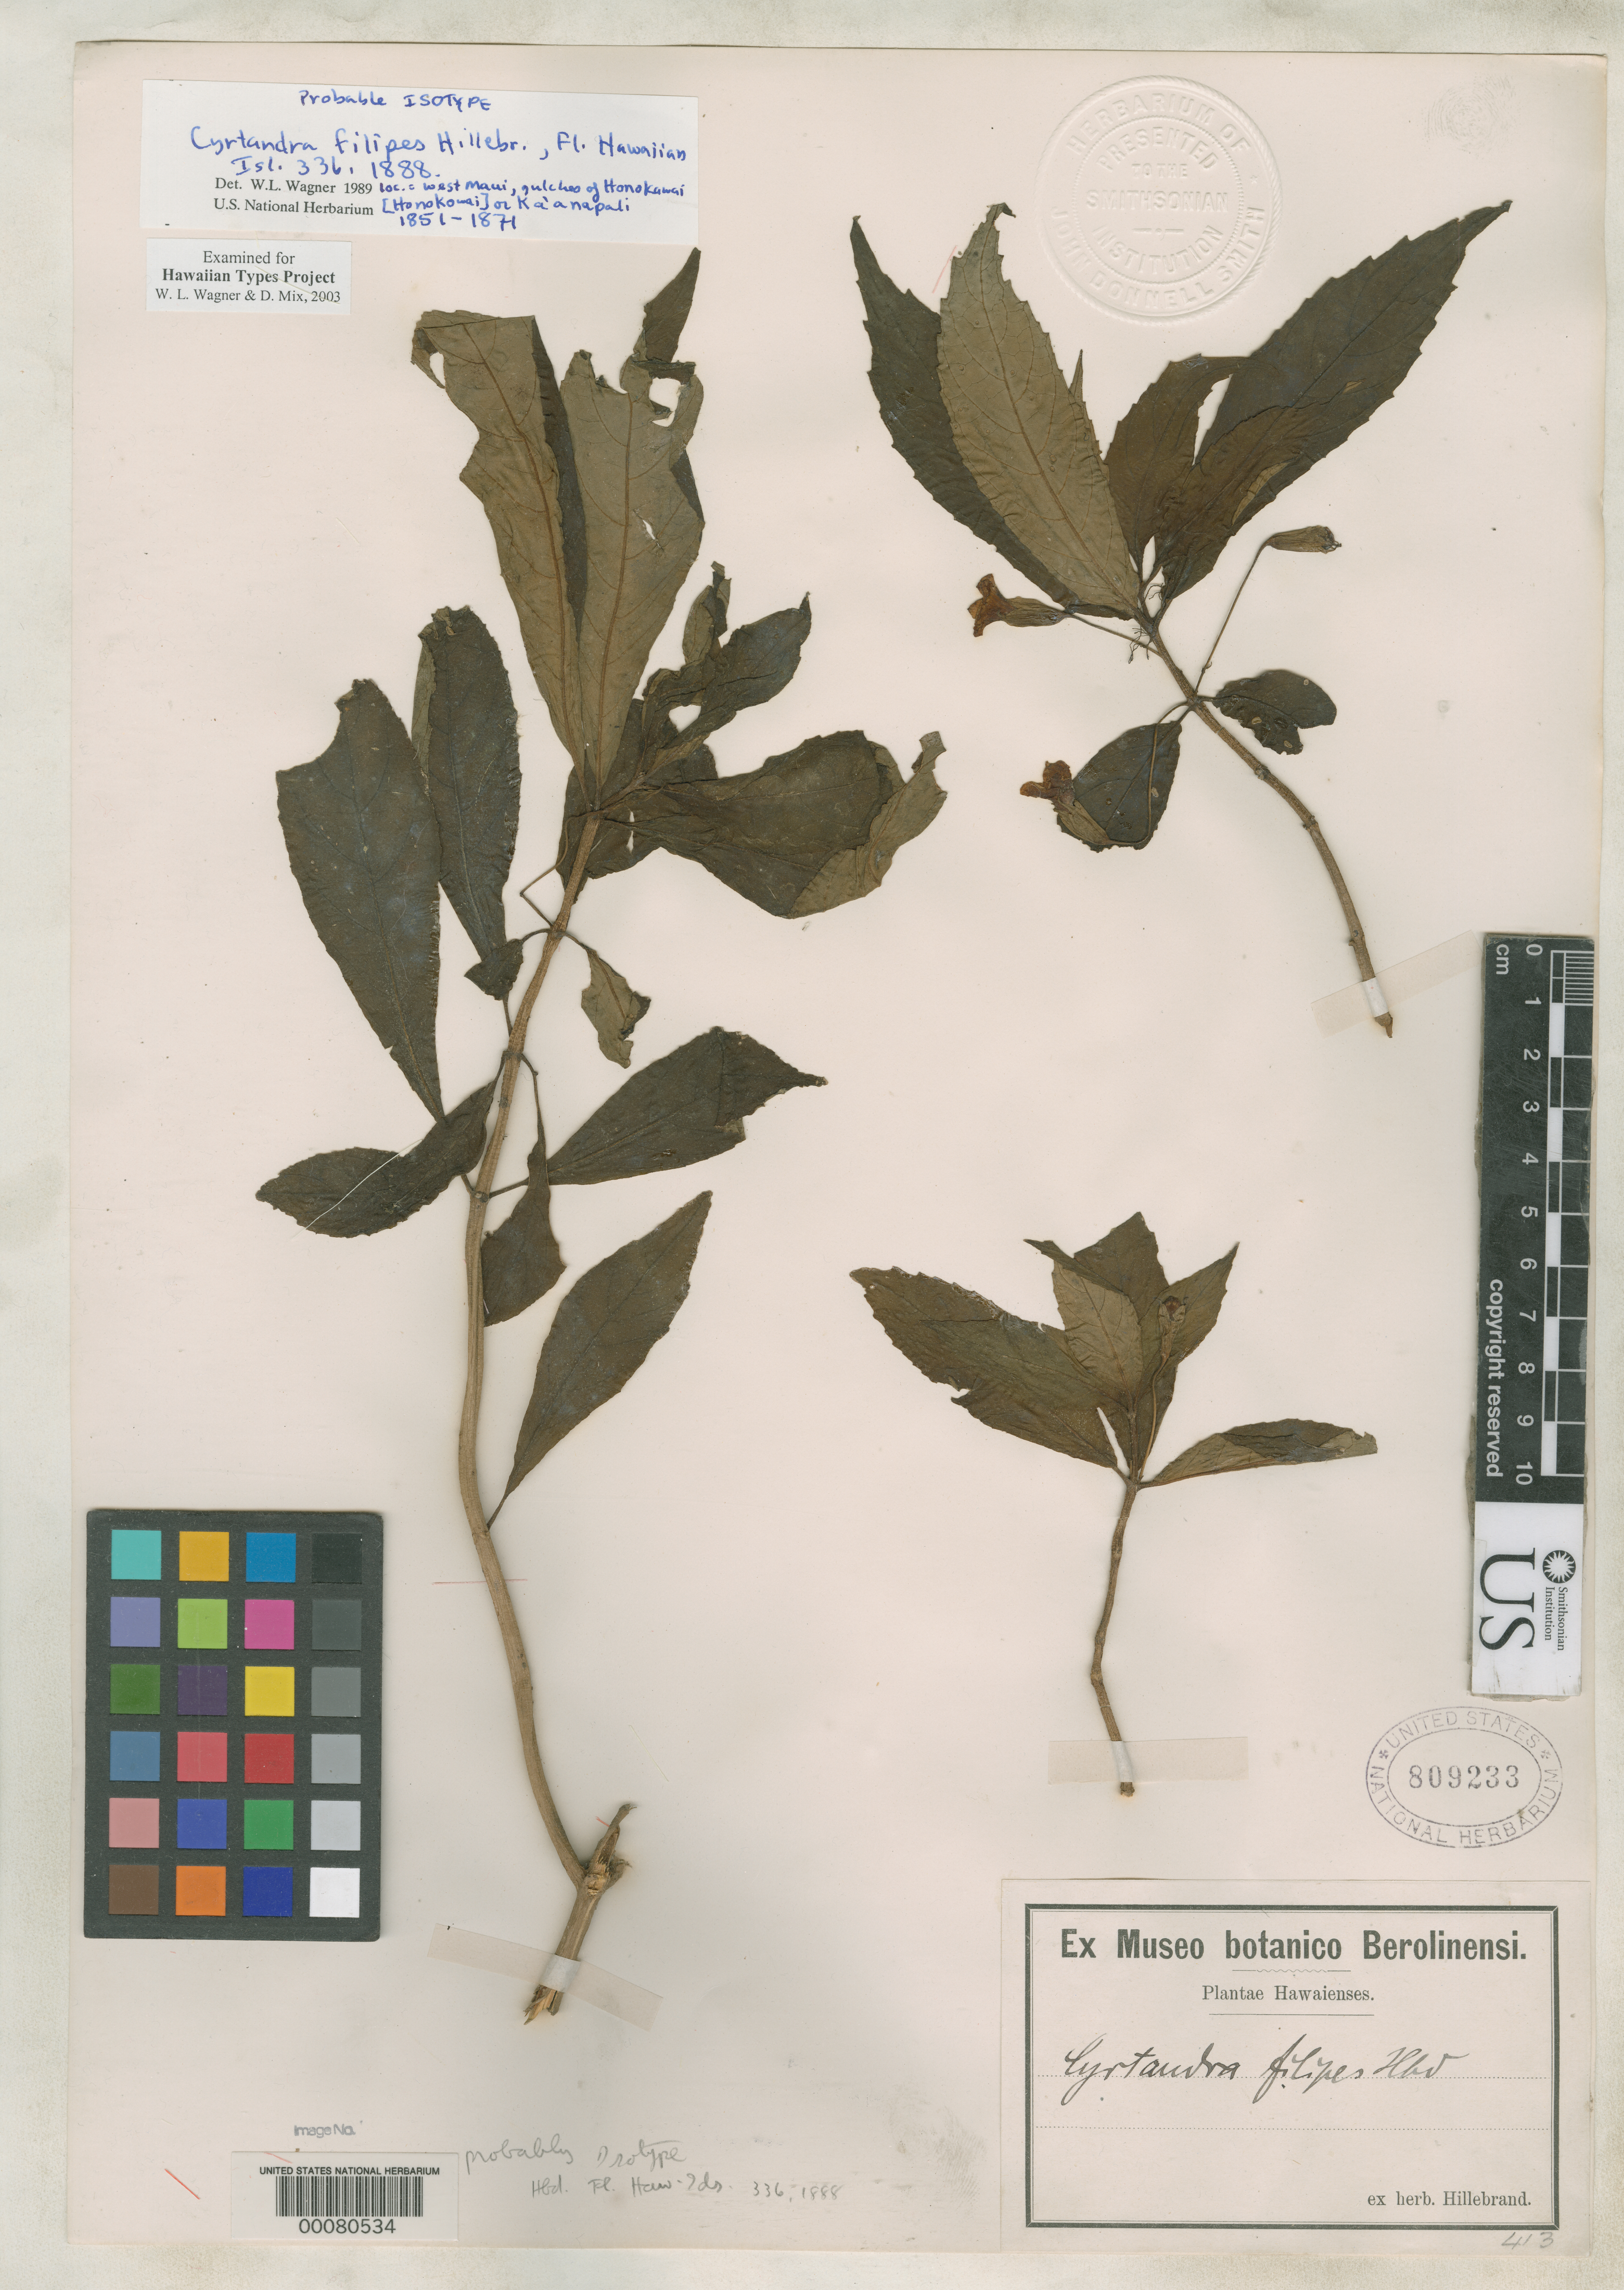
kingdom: Plantae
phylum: Tracheophyta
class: Magnoliopsida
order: Lamiales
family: Gesneriaceae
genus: Cyrtandra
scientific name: Cyrtandra filipes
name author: Hillebr.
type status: Possible Isotype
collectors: W. Hillebrand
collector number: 413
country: United States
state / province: Hawaii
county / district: Maui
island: Maui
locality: W Maui, gulches of Honokawai or Ka'anapali.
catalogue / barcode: US 809233